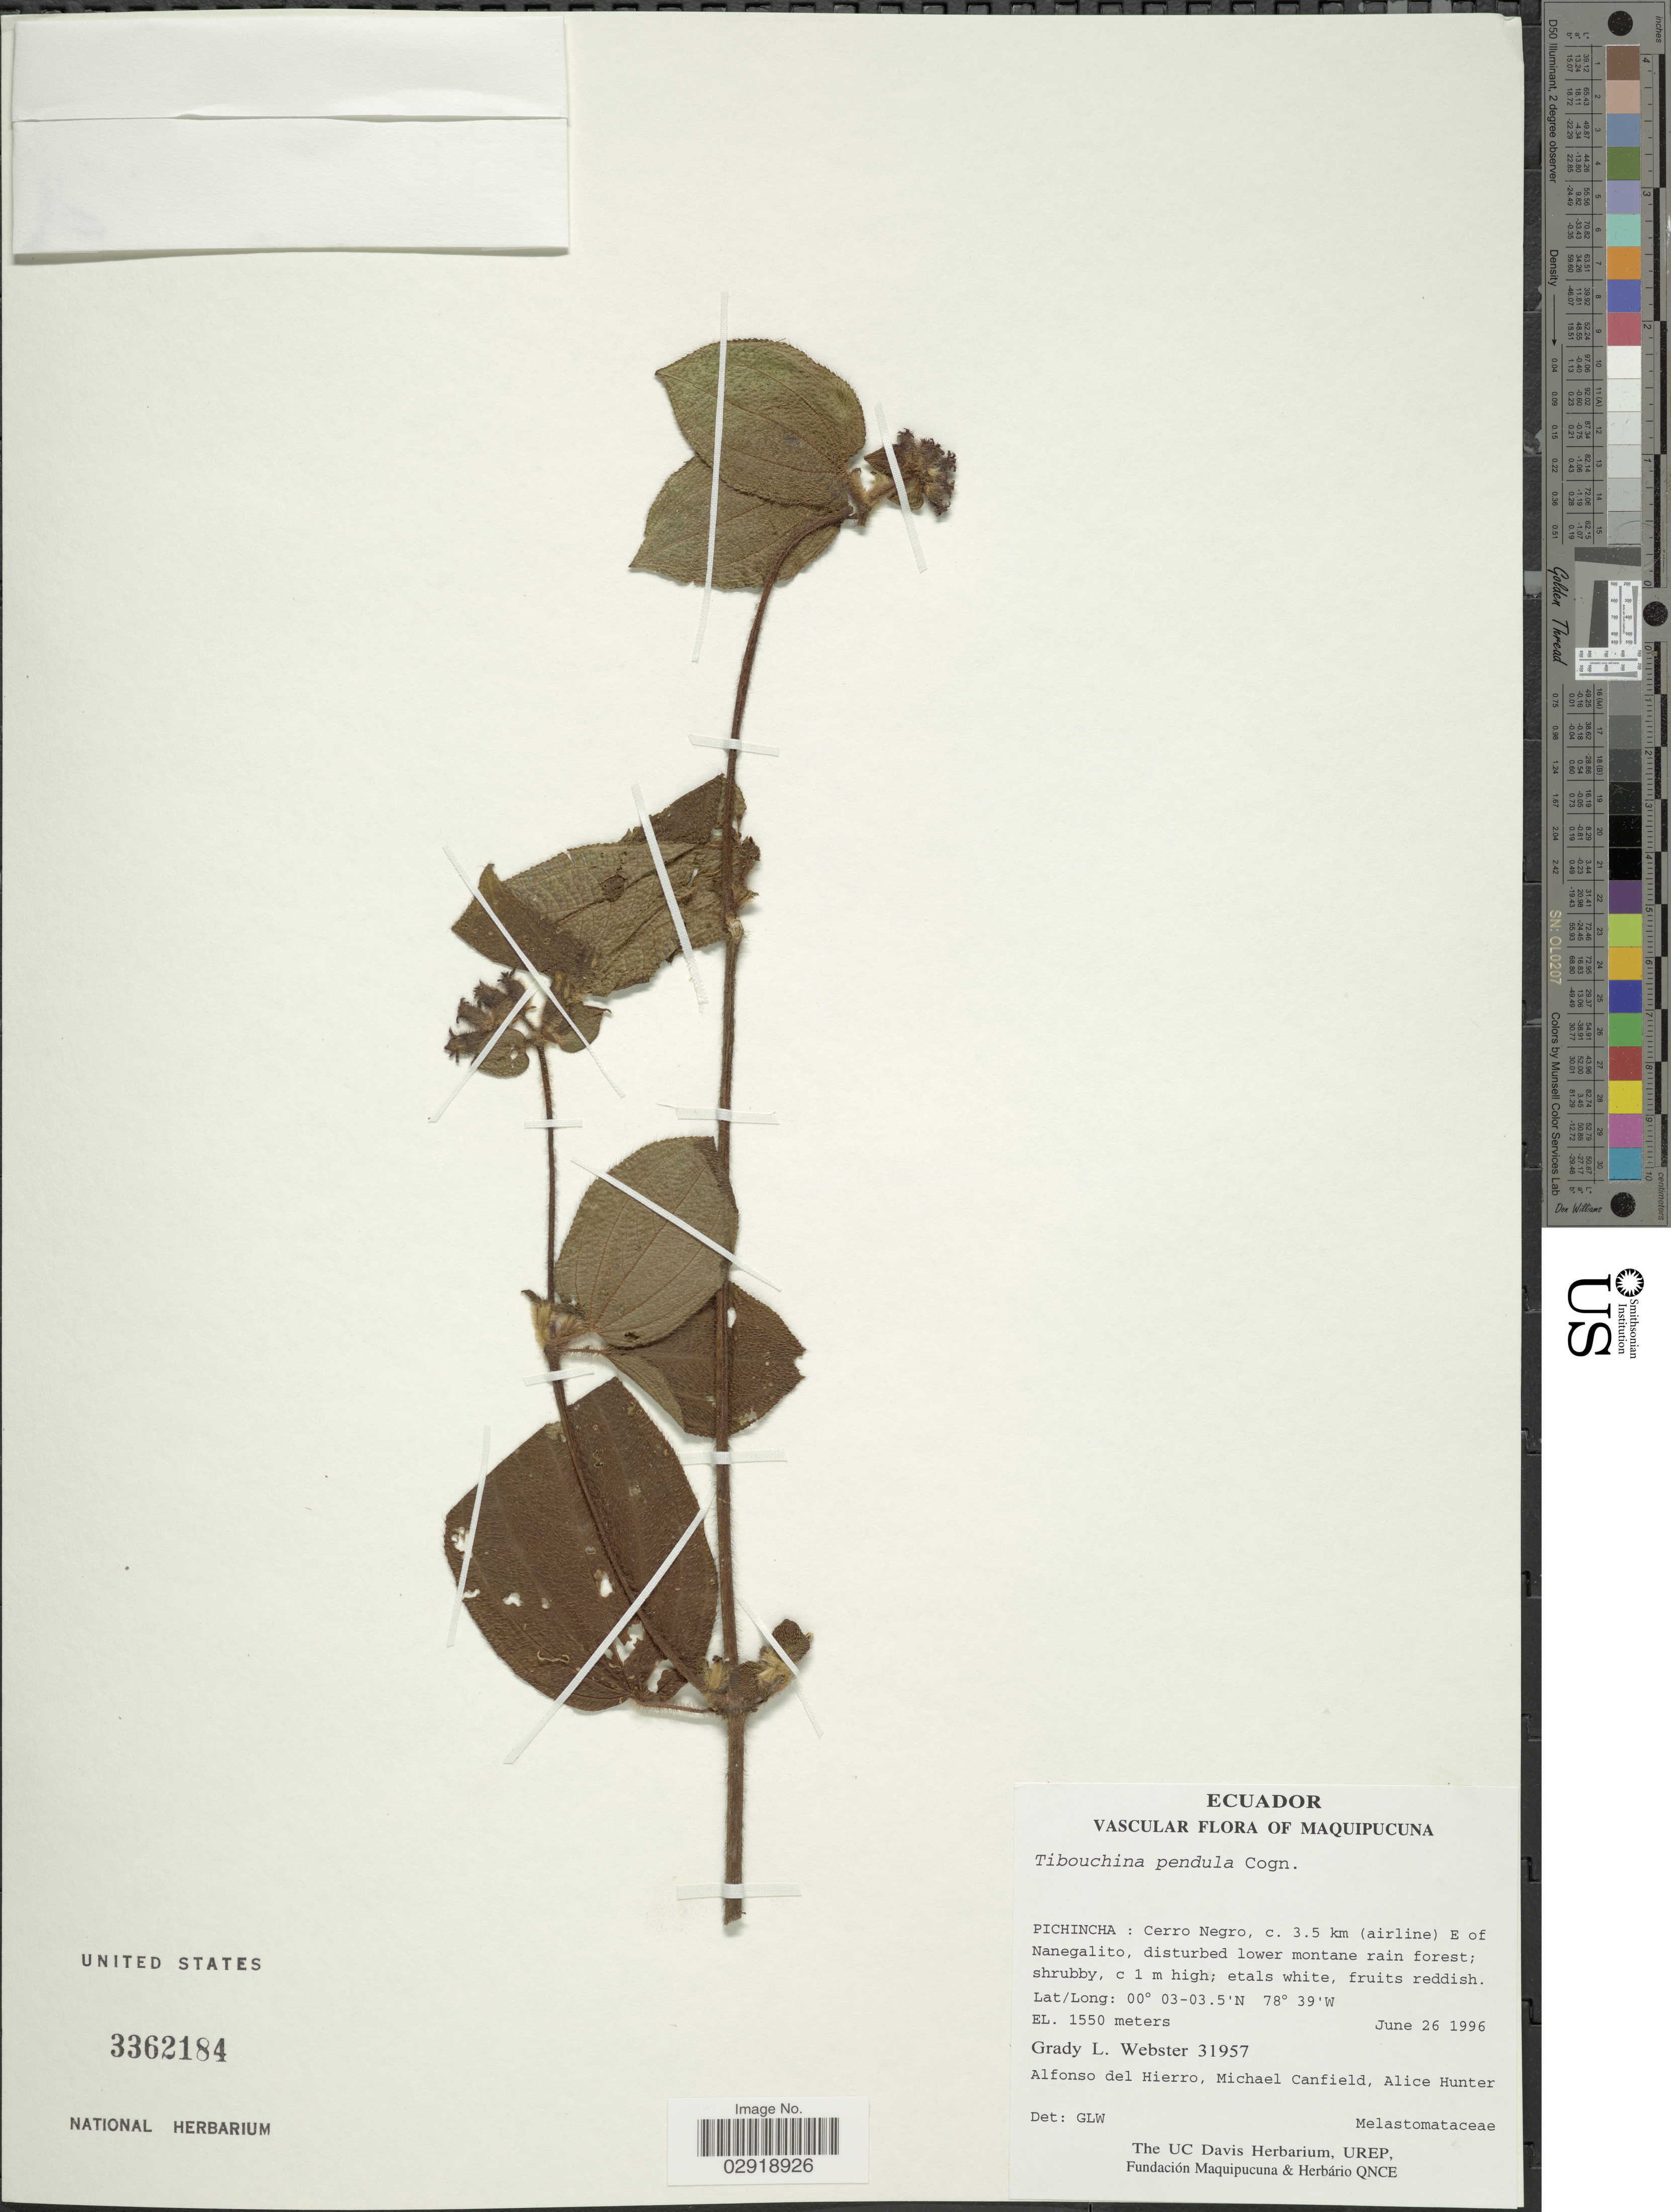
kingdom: Plantae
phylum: Tracheophyta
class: Magnoliopsida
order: Myrtales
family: Melastomataceae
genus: Chaetogastra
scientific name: Chaetogastra pendula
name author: (Cogn.) P.J.F. Guim. & Michelang.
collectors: G. L. Webster, A. Del Hierro, M. Canfield & A. Hunter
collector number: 31957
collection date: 1996-06-26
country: Ecuador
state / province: Pichincha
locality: Cerro Negro, c. 3.5 km (airline) E of Nanegalito, disturbed lower montane rain forest.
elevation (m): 1550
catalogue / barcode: US 3362184